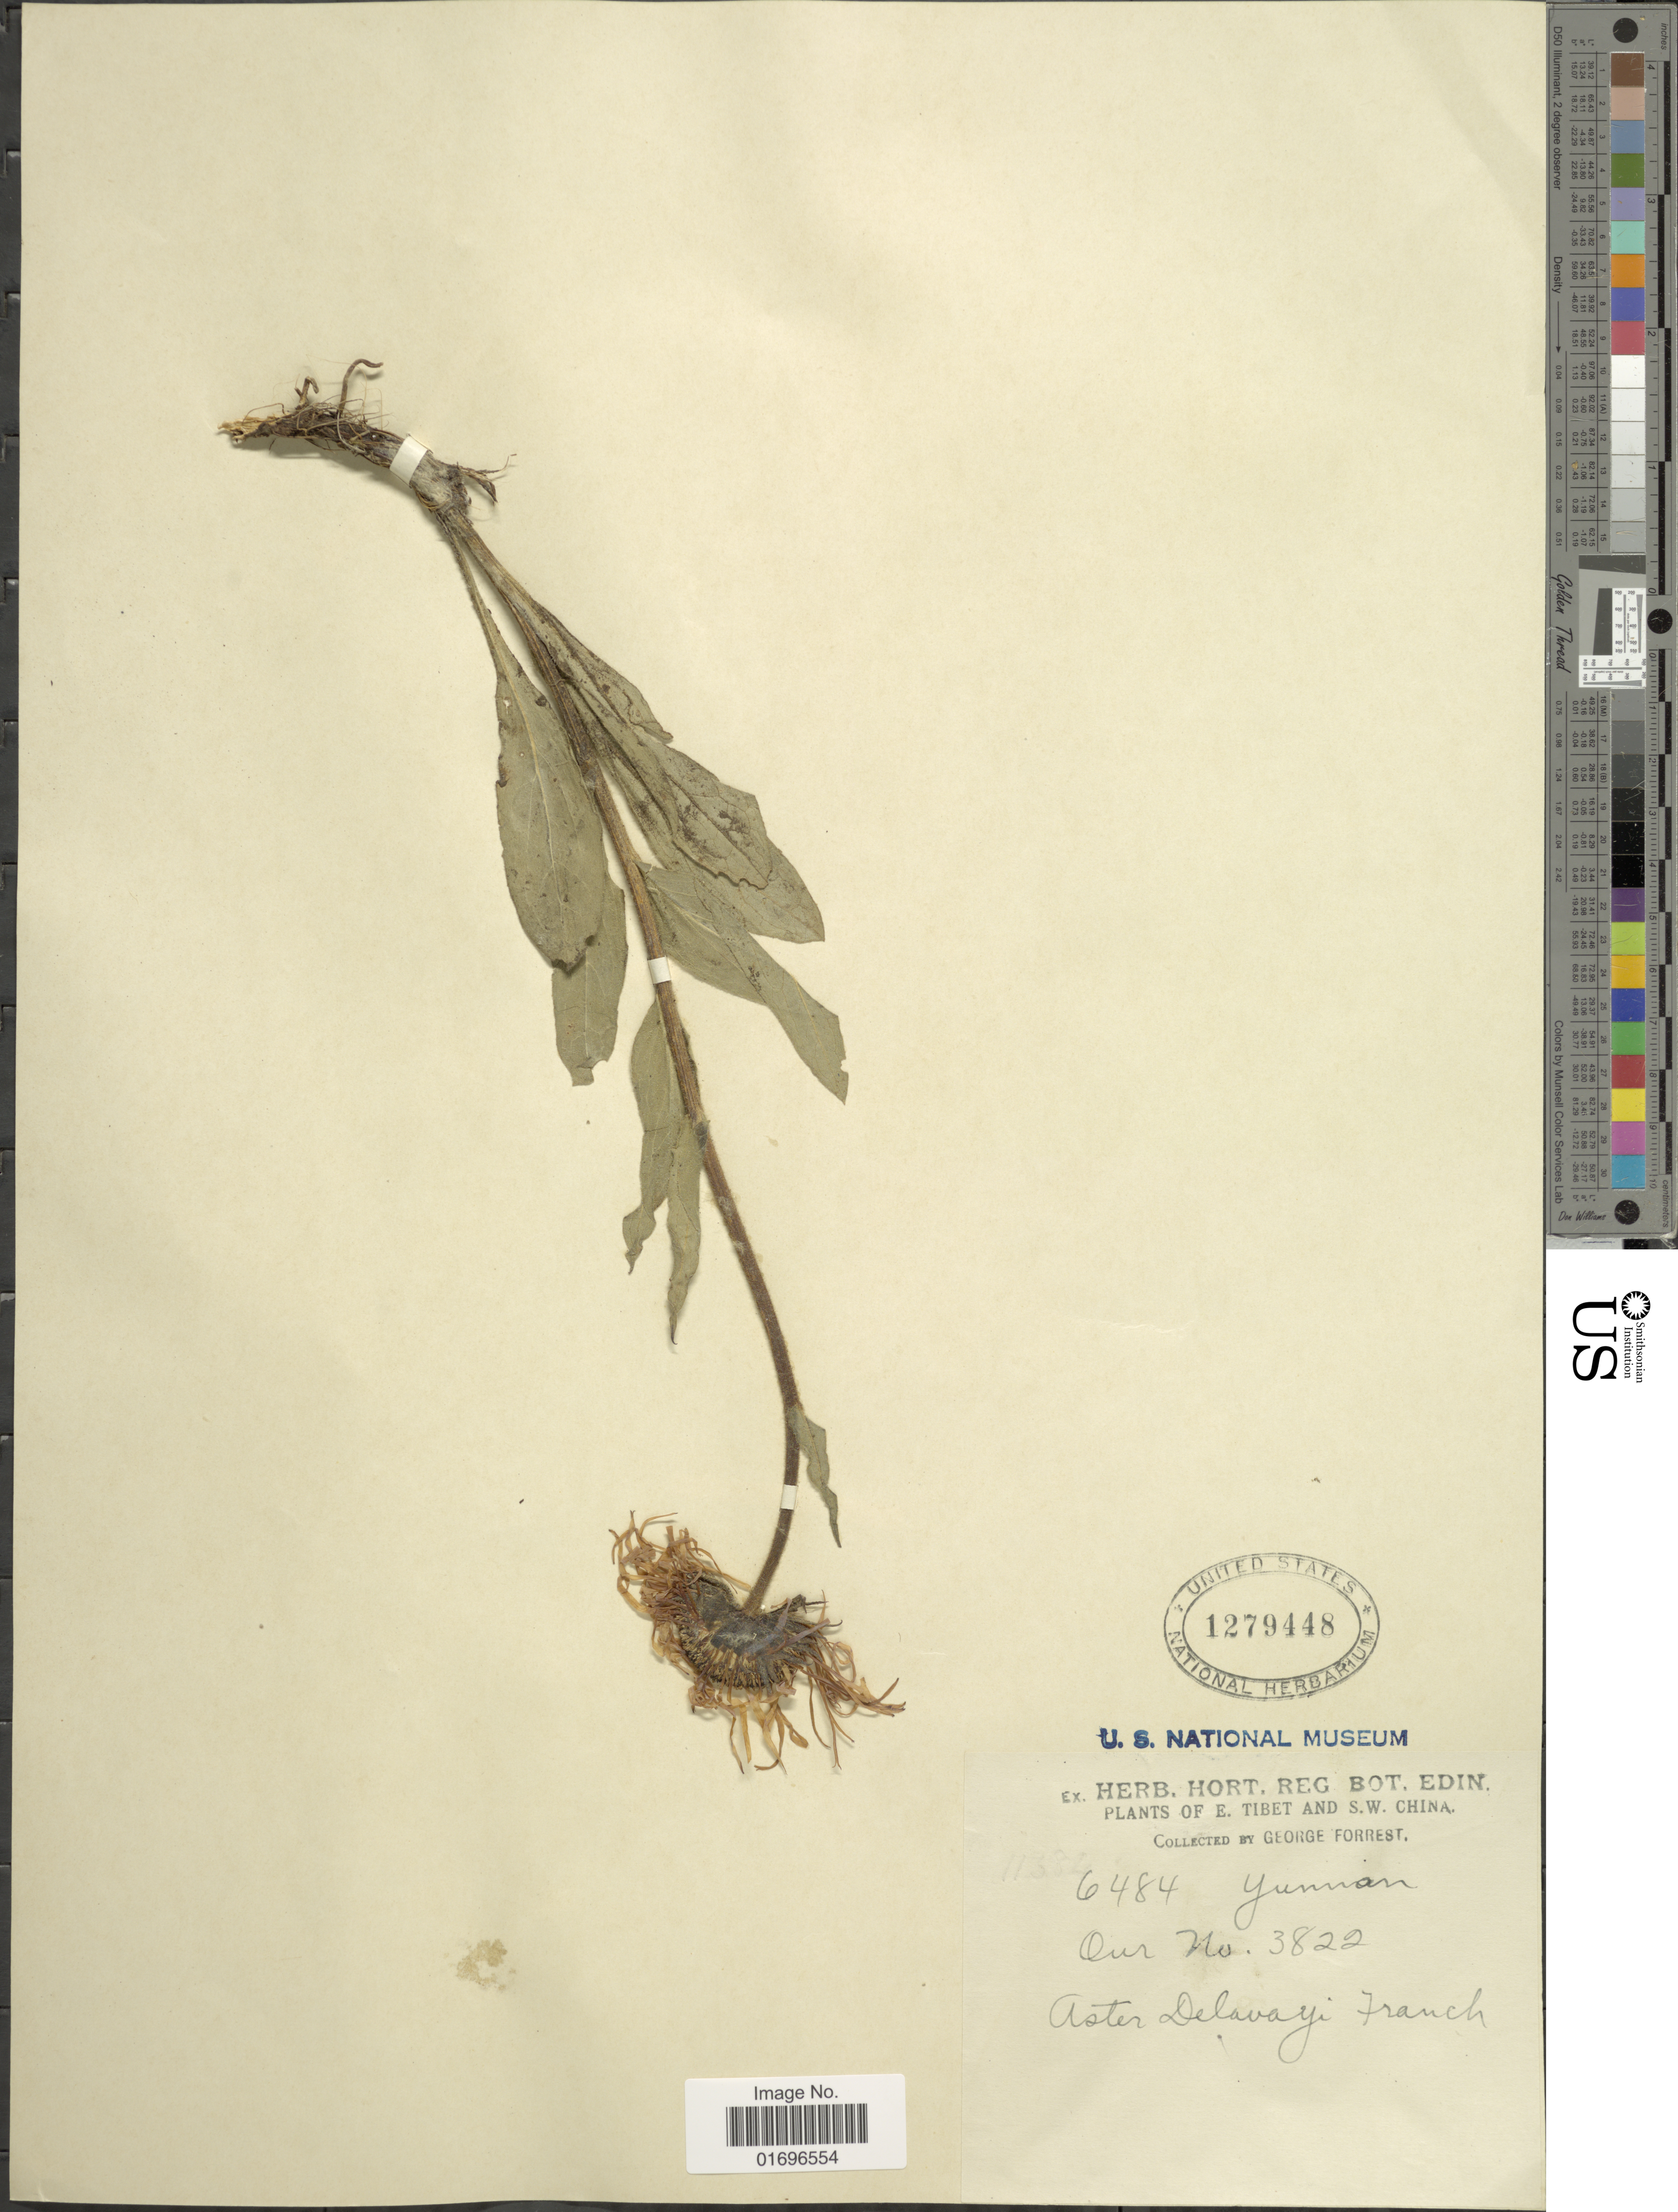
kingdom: Plantae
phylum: Tracheophyta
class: Magnoliopsida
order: Asterales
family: Asteraceae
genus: Aster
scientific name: Aster delavayi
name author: Franch.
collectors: G. Forrest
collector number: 6482/3822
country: China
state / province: Yunnan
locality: E. Tibet and S.W. China. Yunnan.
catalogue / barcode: US 1279448